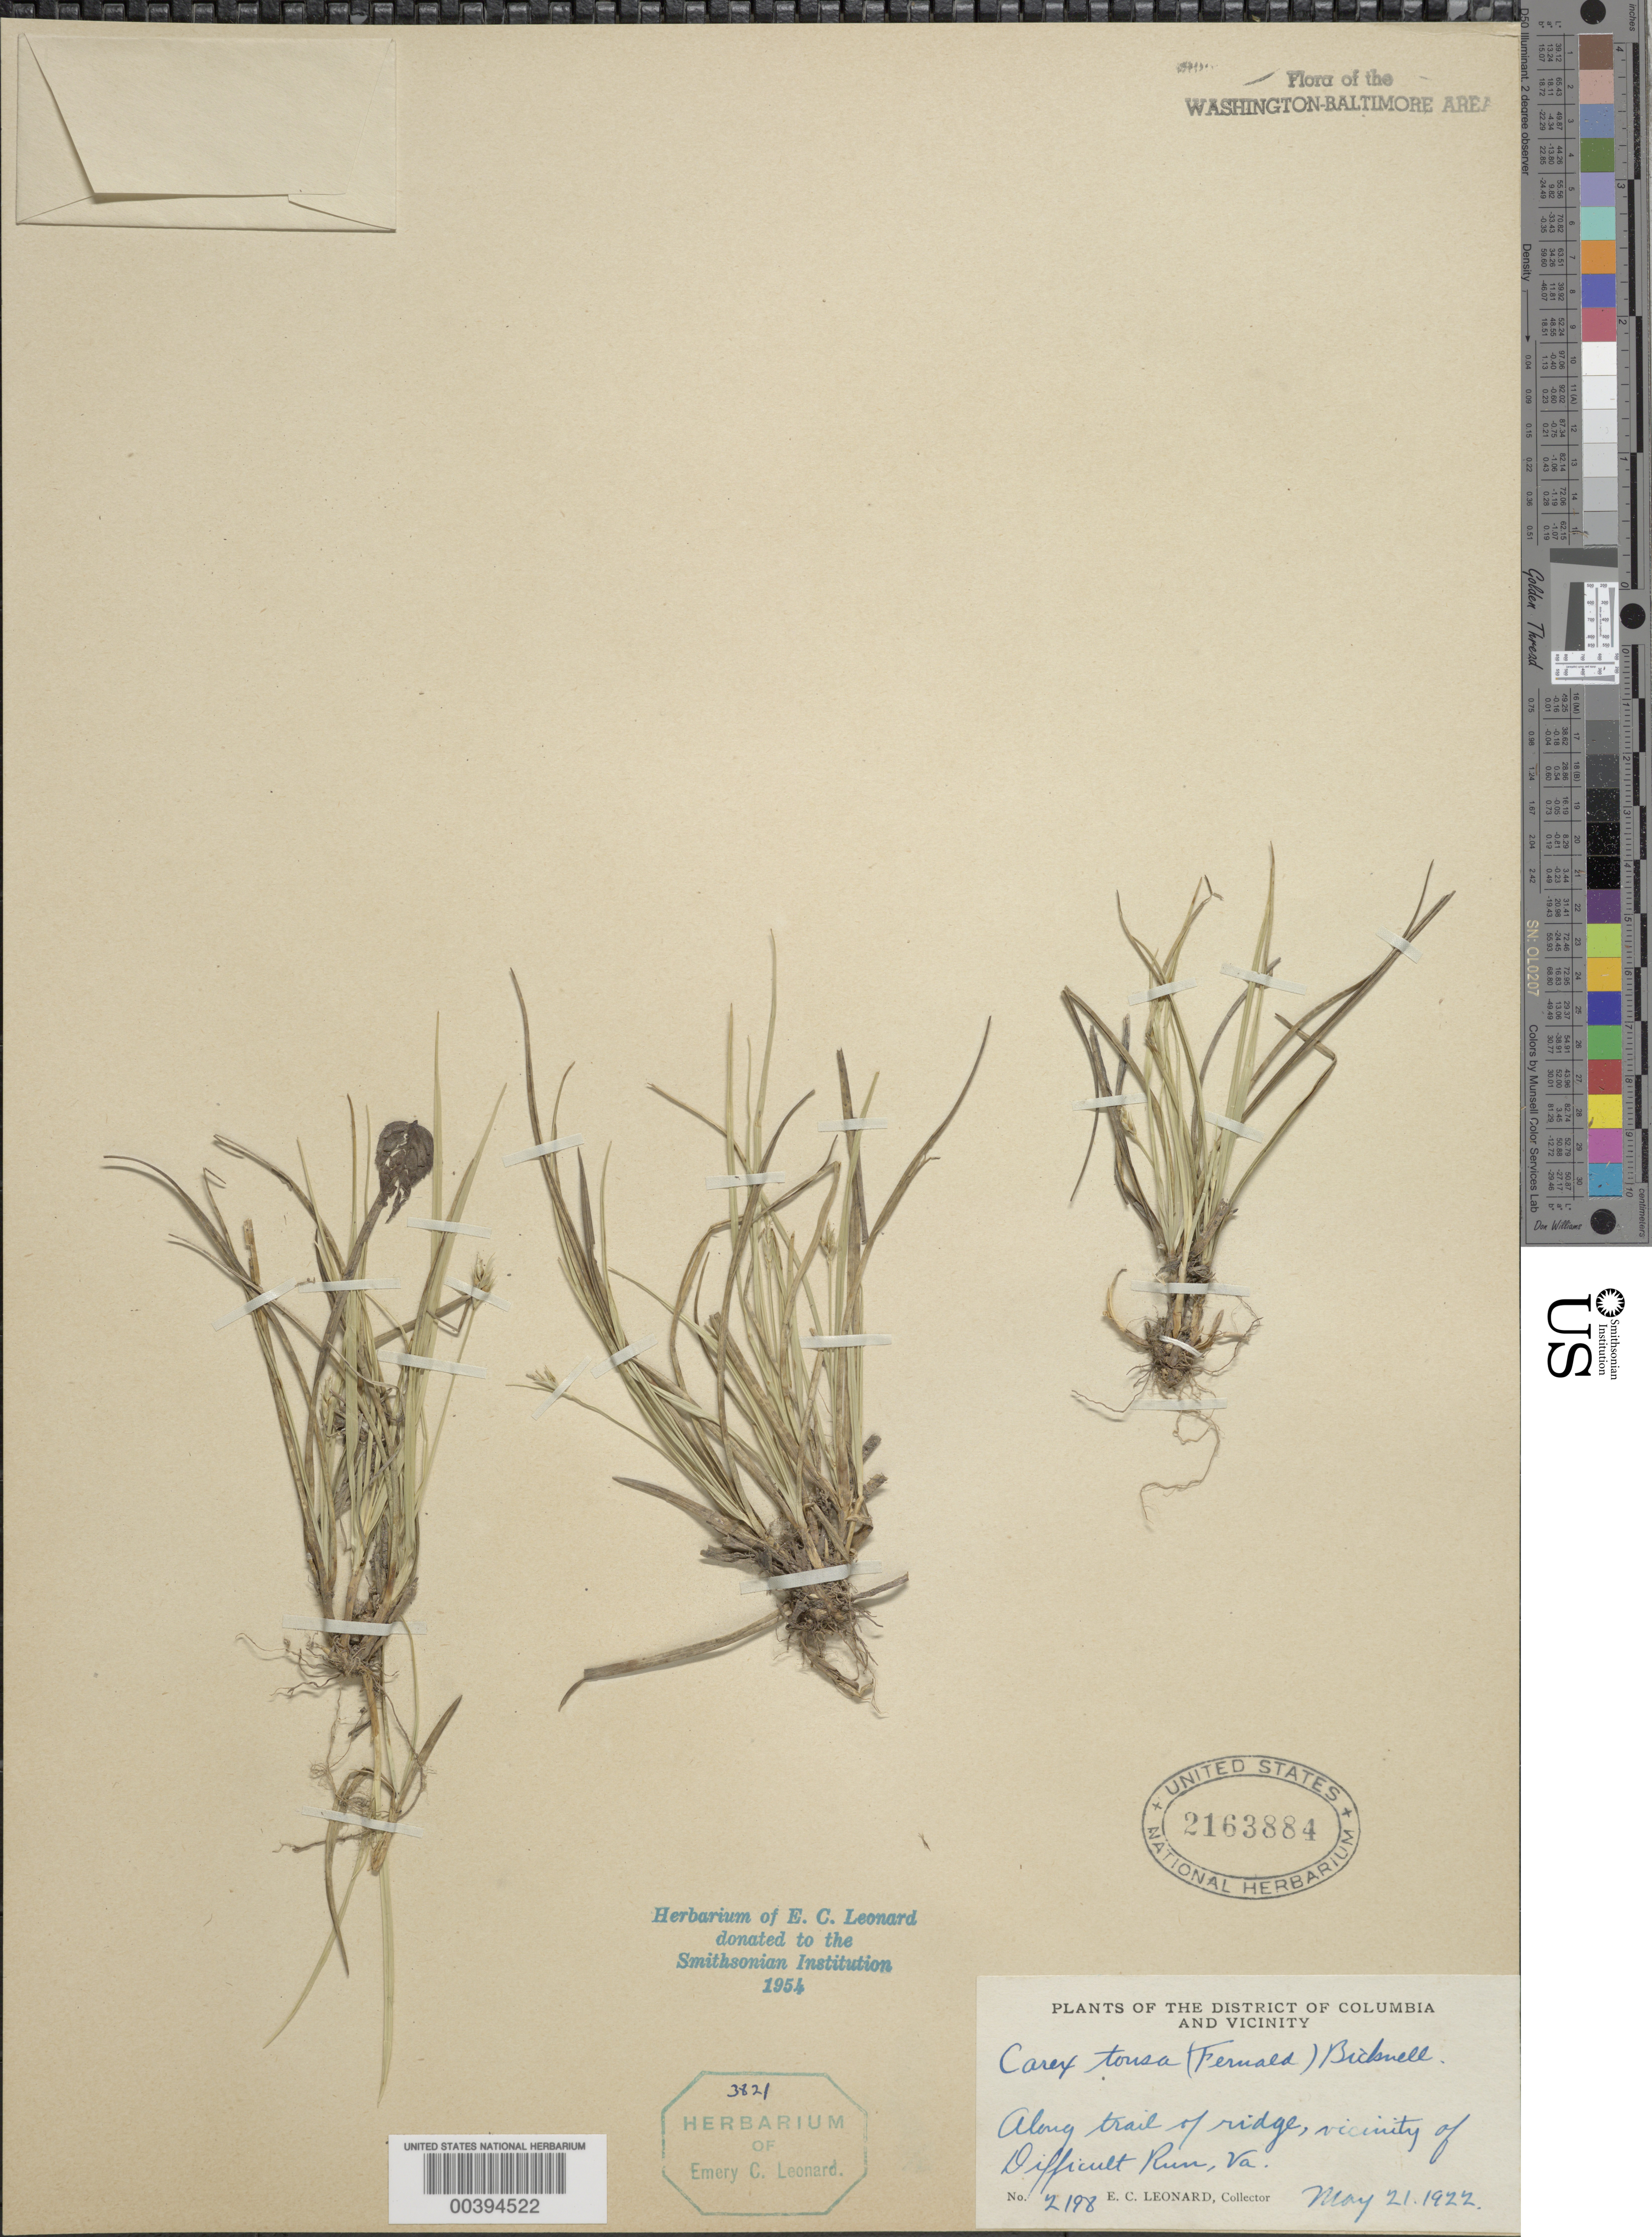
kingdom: Plantae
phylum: Tracheophyta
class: Liliopsida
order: Poales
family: Cyperaceae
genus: Carex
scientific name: Carex tonsa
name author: (Fernald) E.P. Bicknell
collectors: E. C. Leonard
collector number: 2198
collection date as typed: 21 May 1922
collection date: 1922-05-21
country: United States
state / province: Virginia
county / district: Fairfax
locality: Difficult Run vicinity C. & O. Canal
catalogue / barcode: US 2163884